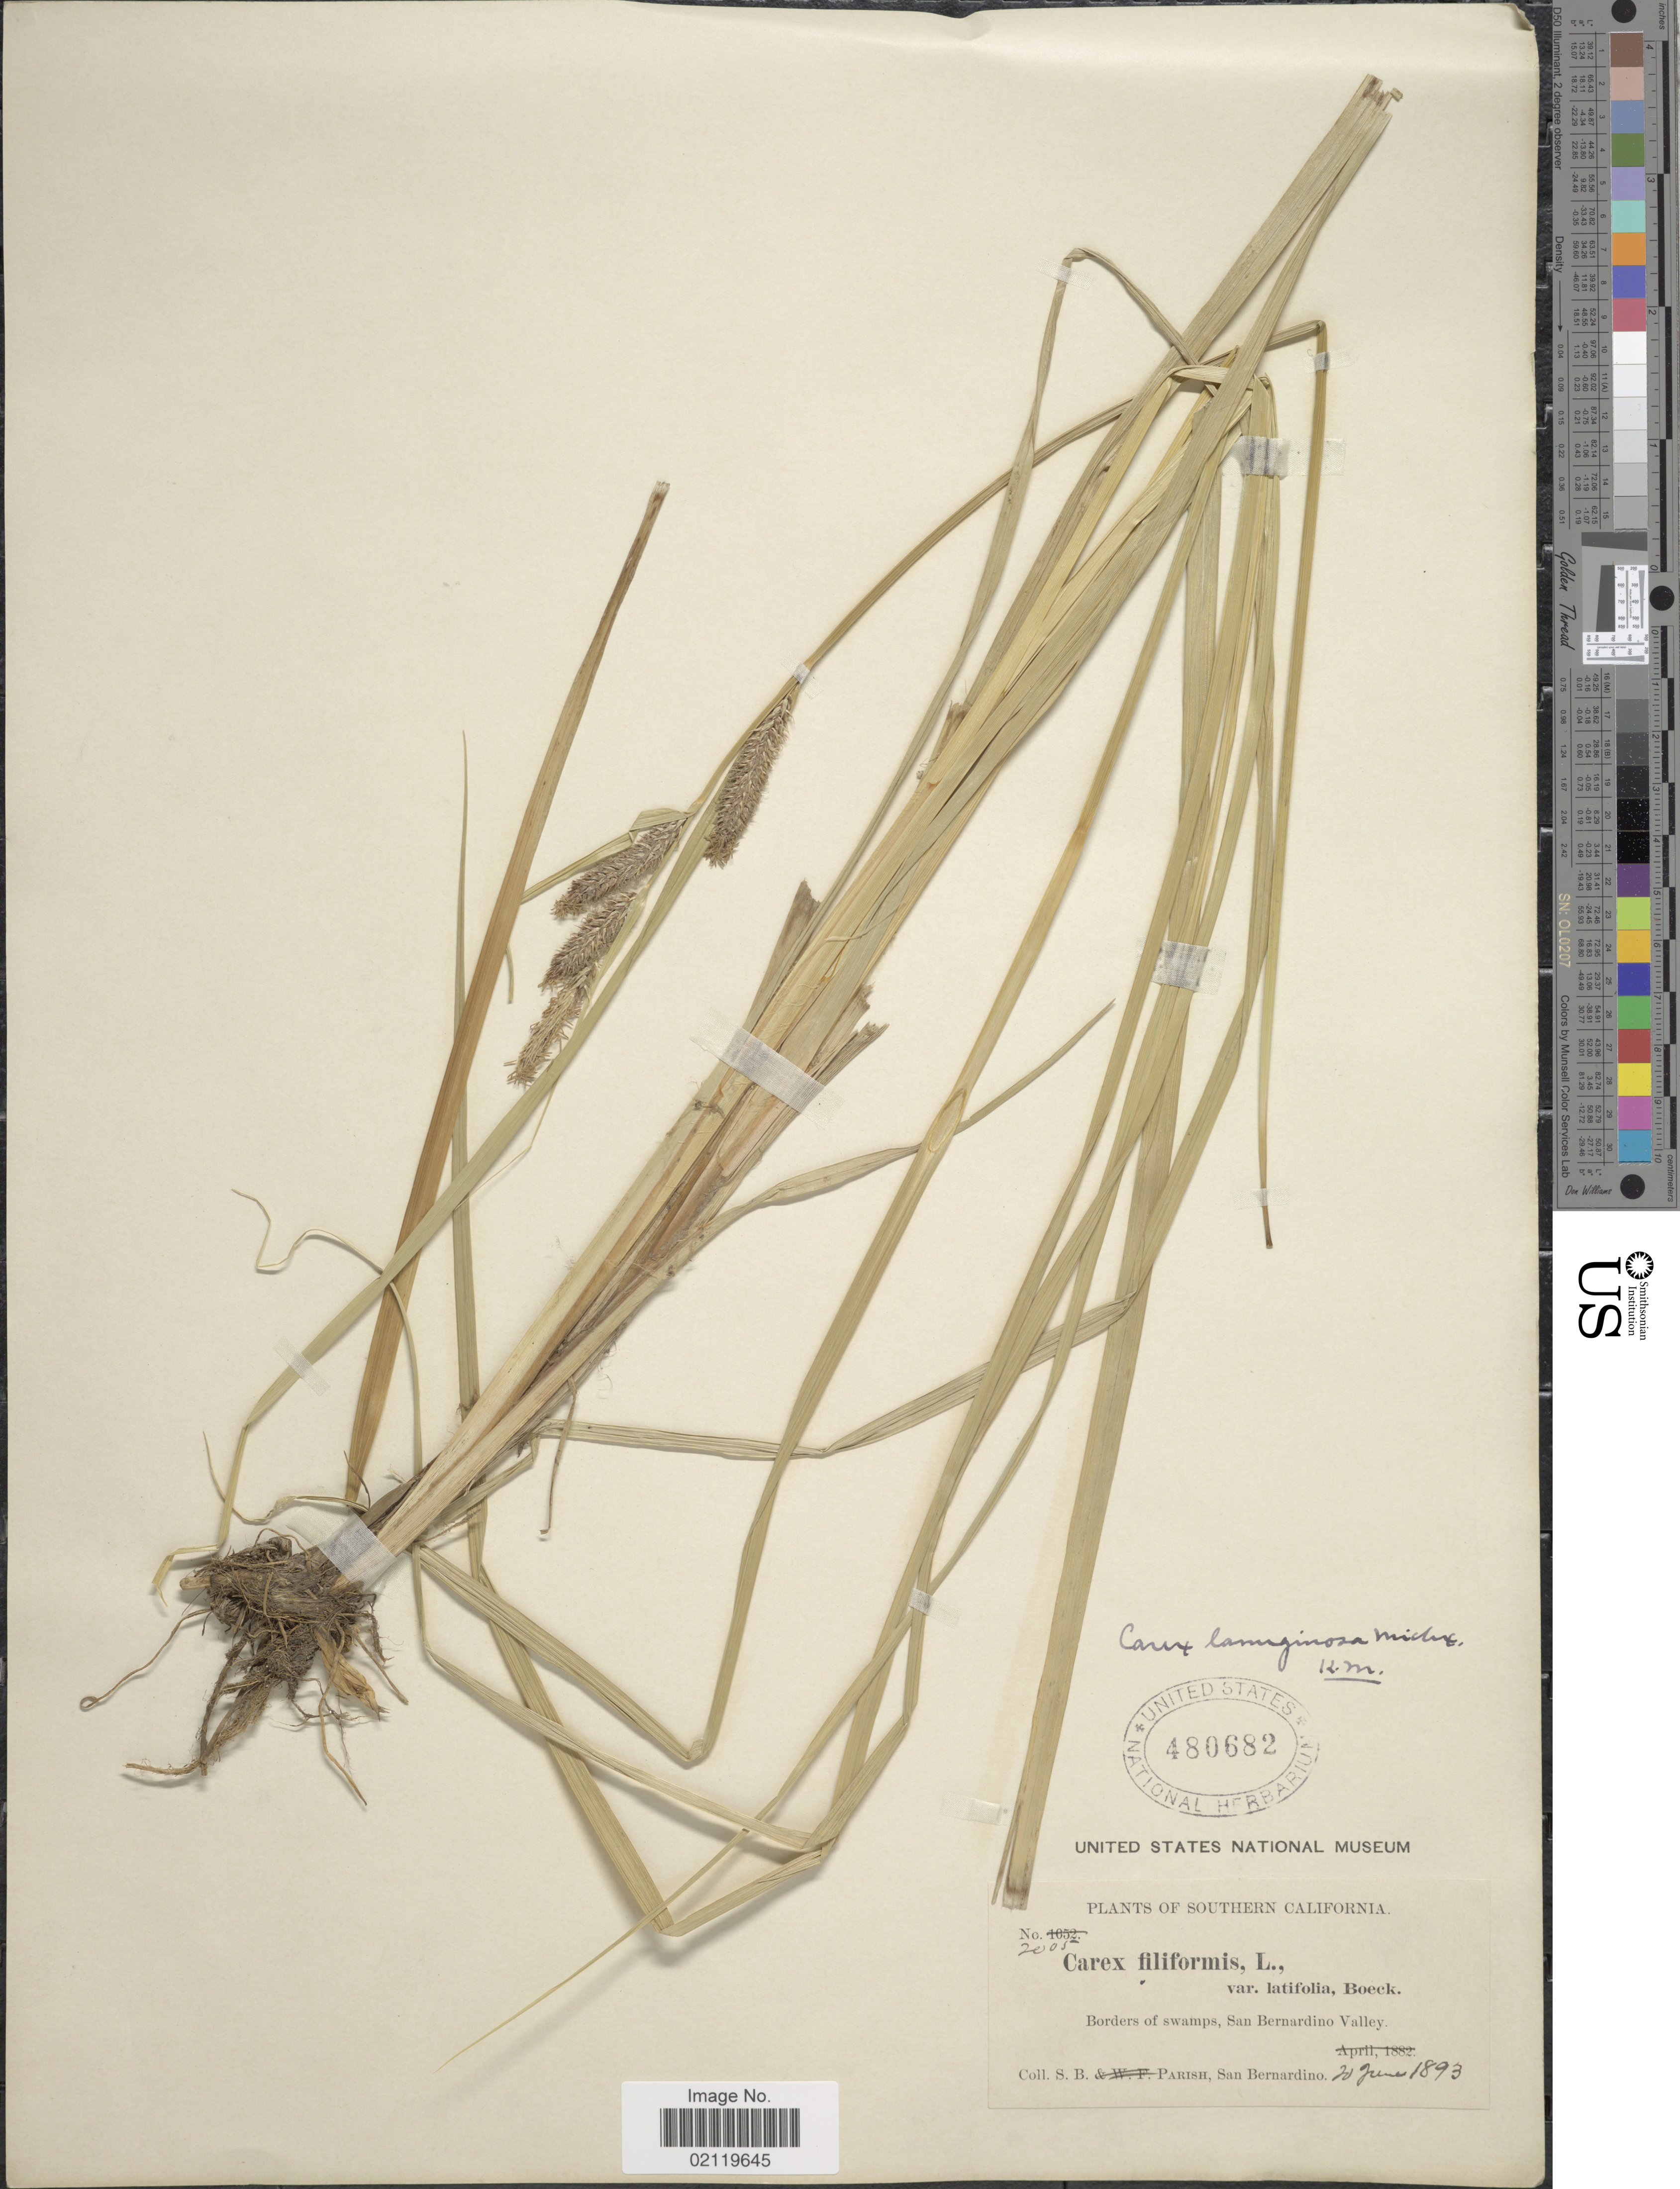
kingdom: Plantae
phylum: Tracheophyta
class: Liliopsida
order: Poales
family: Cyperaceae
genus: Carex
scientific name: Carex pellita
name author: Muhl. ex Willd.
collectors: S. B. Parish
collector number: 2005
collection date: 1893-06-20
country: United States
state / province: California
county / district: San Bernardino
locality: Southern California. Borders of swamps, San Bernardino Valley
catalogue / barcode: US 480682